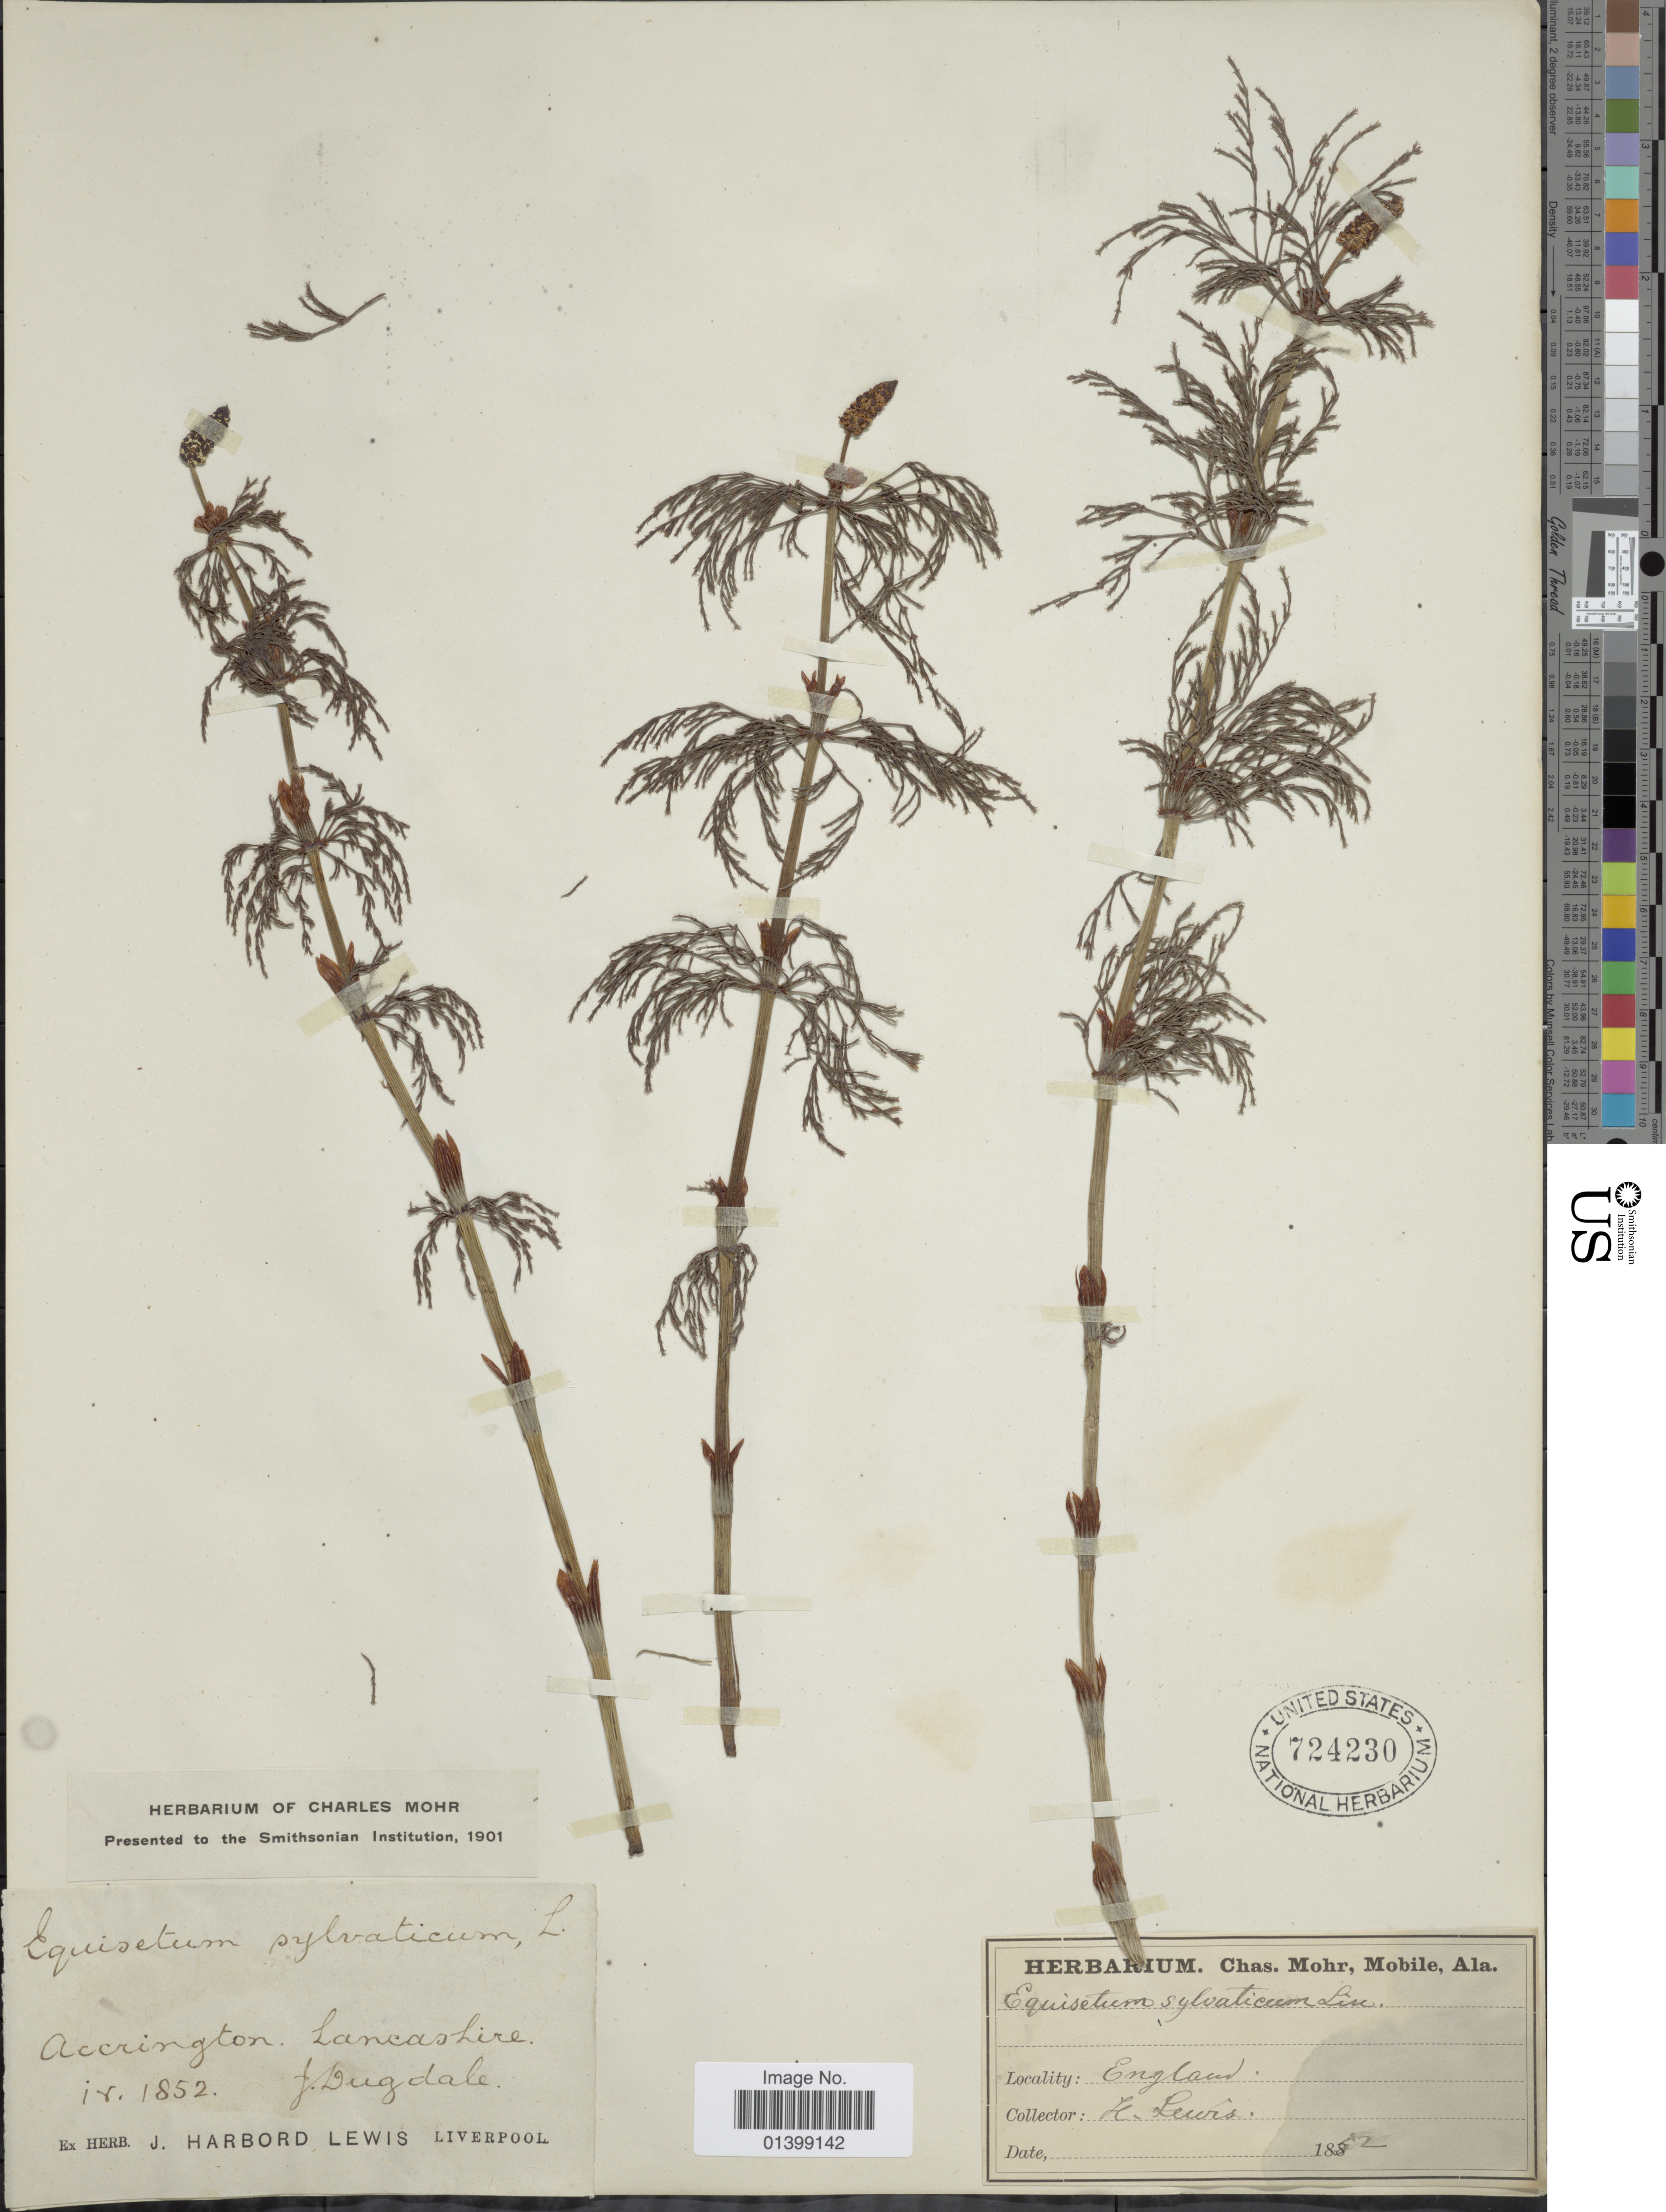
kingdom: Plantae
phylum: Tracheophyta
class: Polypodiopsida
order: Equisetales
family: Equisetaceae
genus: Equisetum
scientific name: Equisetum sylvaticum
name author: L.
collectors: H. Lewis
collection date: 1852-04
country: United Kingdom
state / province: England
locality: Acrrington Lancashire J Dugdale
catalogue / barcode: US 724230